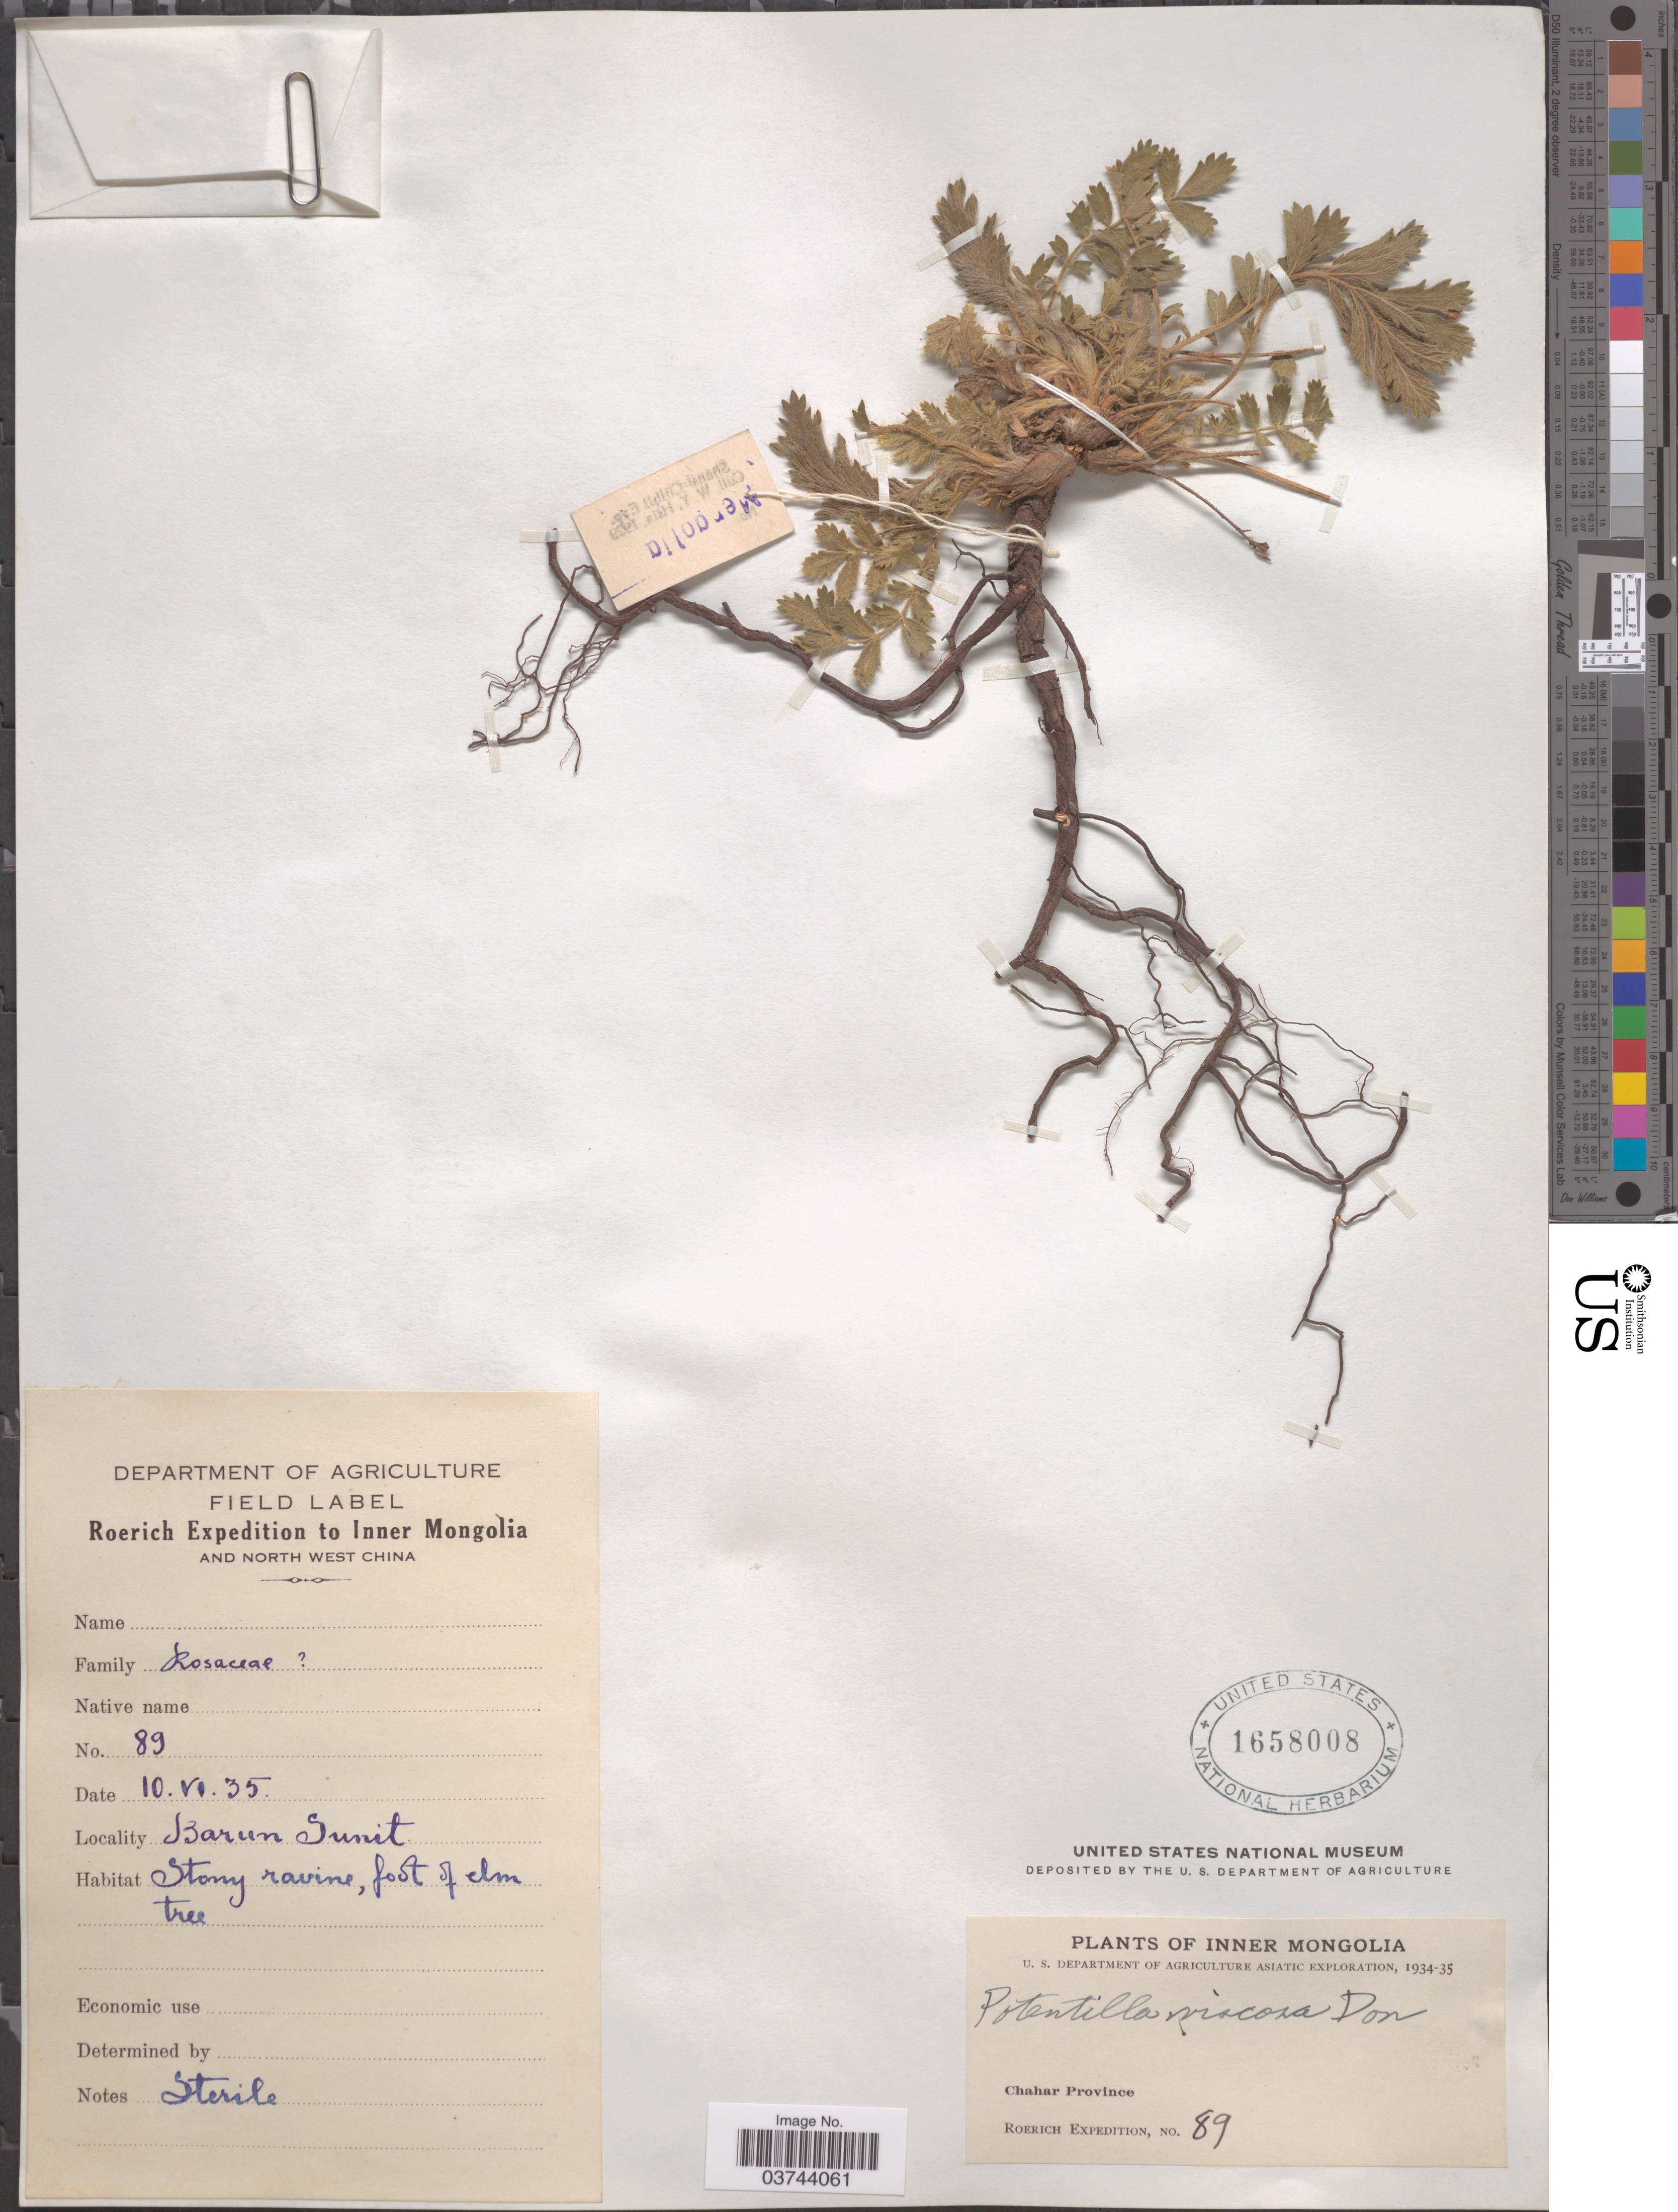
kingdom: Plantae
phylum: Tracheophyta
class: Magnoliopsida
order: Rosales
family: Rosaceae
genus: Potentilla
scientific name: Potentilla viscosa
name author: Donn ex Lehm.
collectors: Roerich Expedition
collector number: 89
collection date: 1935-06-10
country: China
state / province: Nei Monggol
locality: Inner Mongolia. Chahar Province. North West China. Barun Sunit.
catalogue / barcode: US 1658008